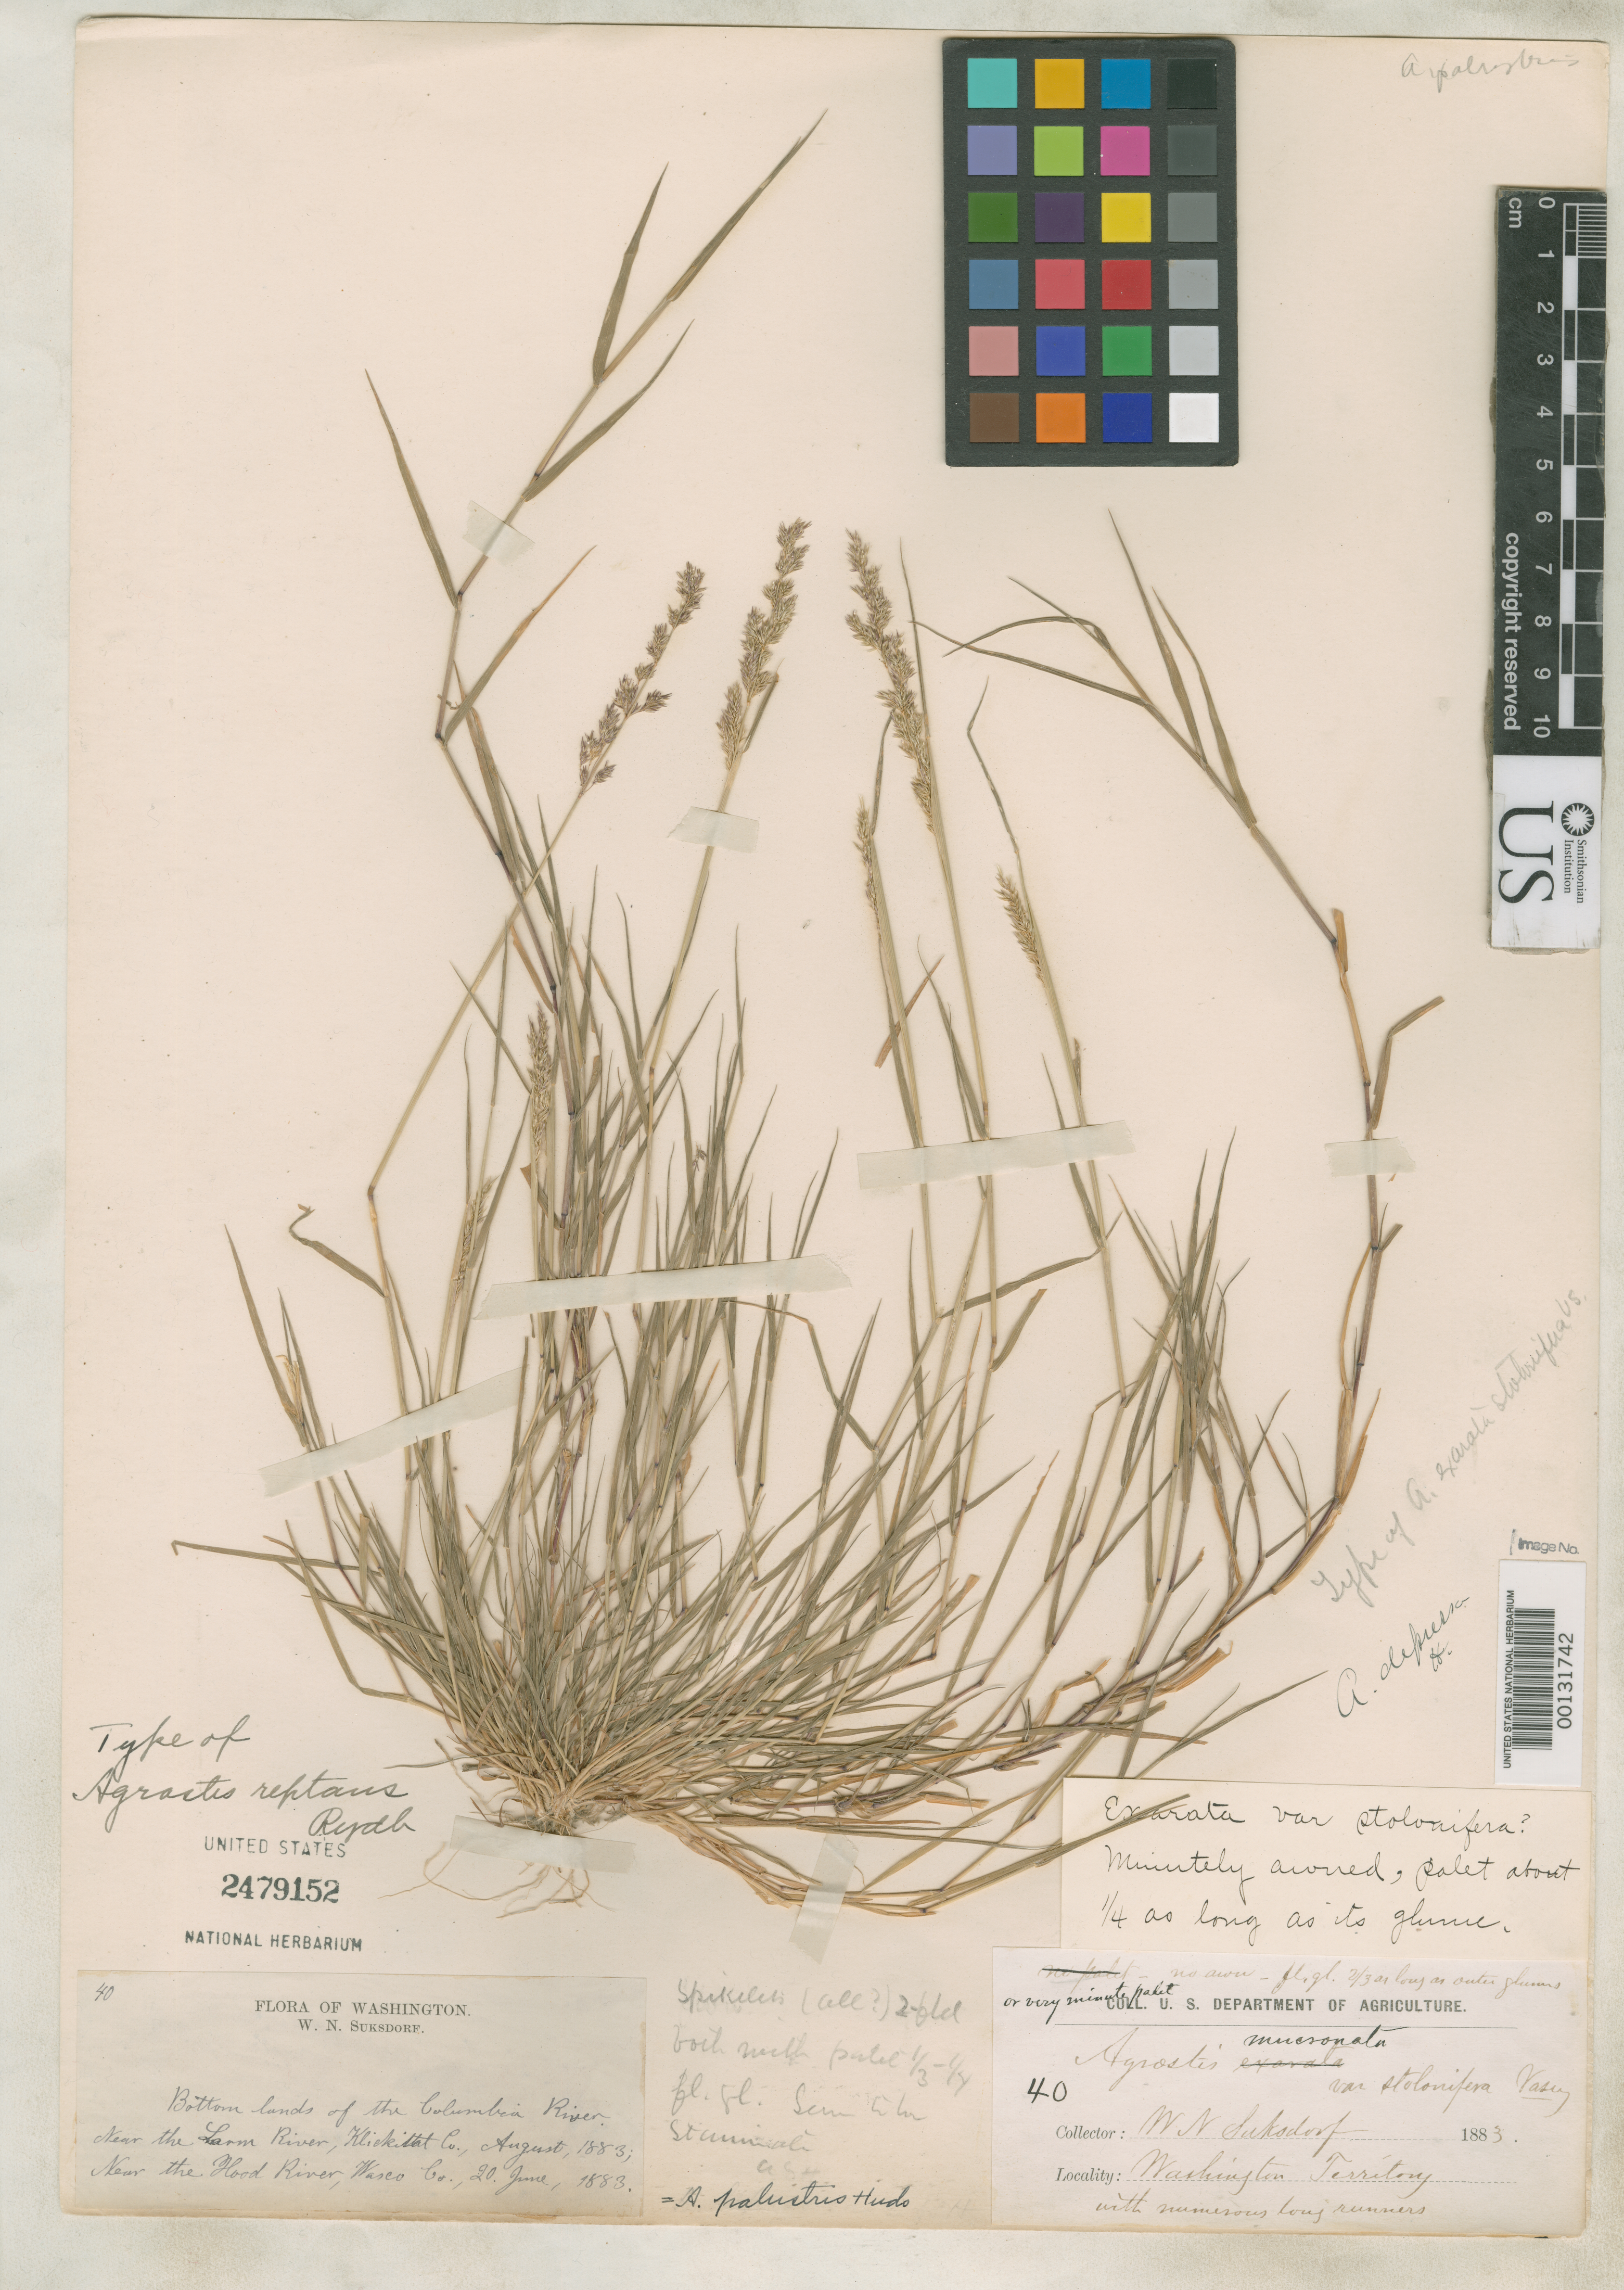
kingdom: Plantae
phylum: Tracheophyta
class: Liliopsida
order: Poales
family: Poaceae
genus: Agrostis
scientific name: Agrostis exarata var. stolonifera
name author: Vasey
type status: Isotype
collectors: W. N. Suksdorf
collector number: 40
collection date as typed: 1883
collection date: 1883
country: United States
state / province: Washington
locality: Bottomlands of the Columbia River.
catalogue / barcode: US 2479152